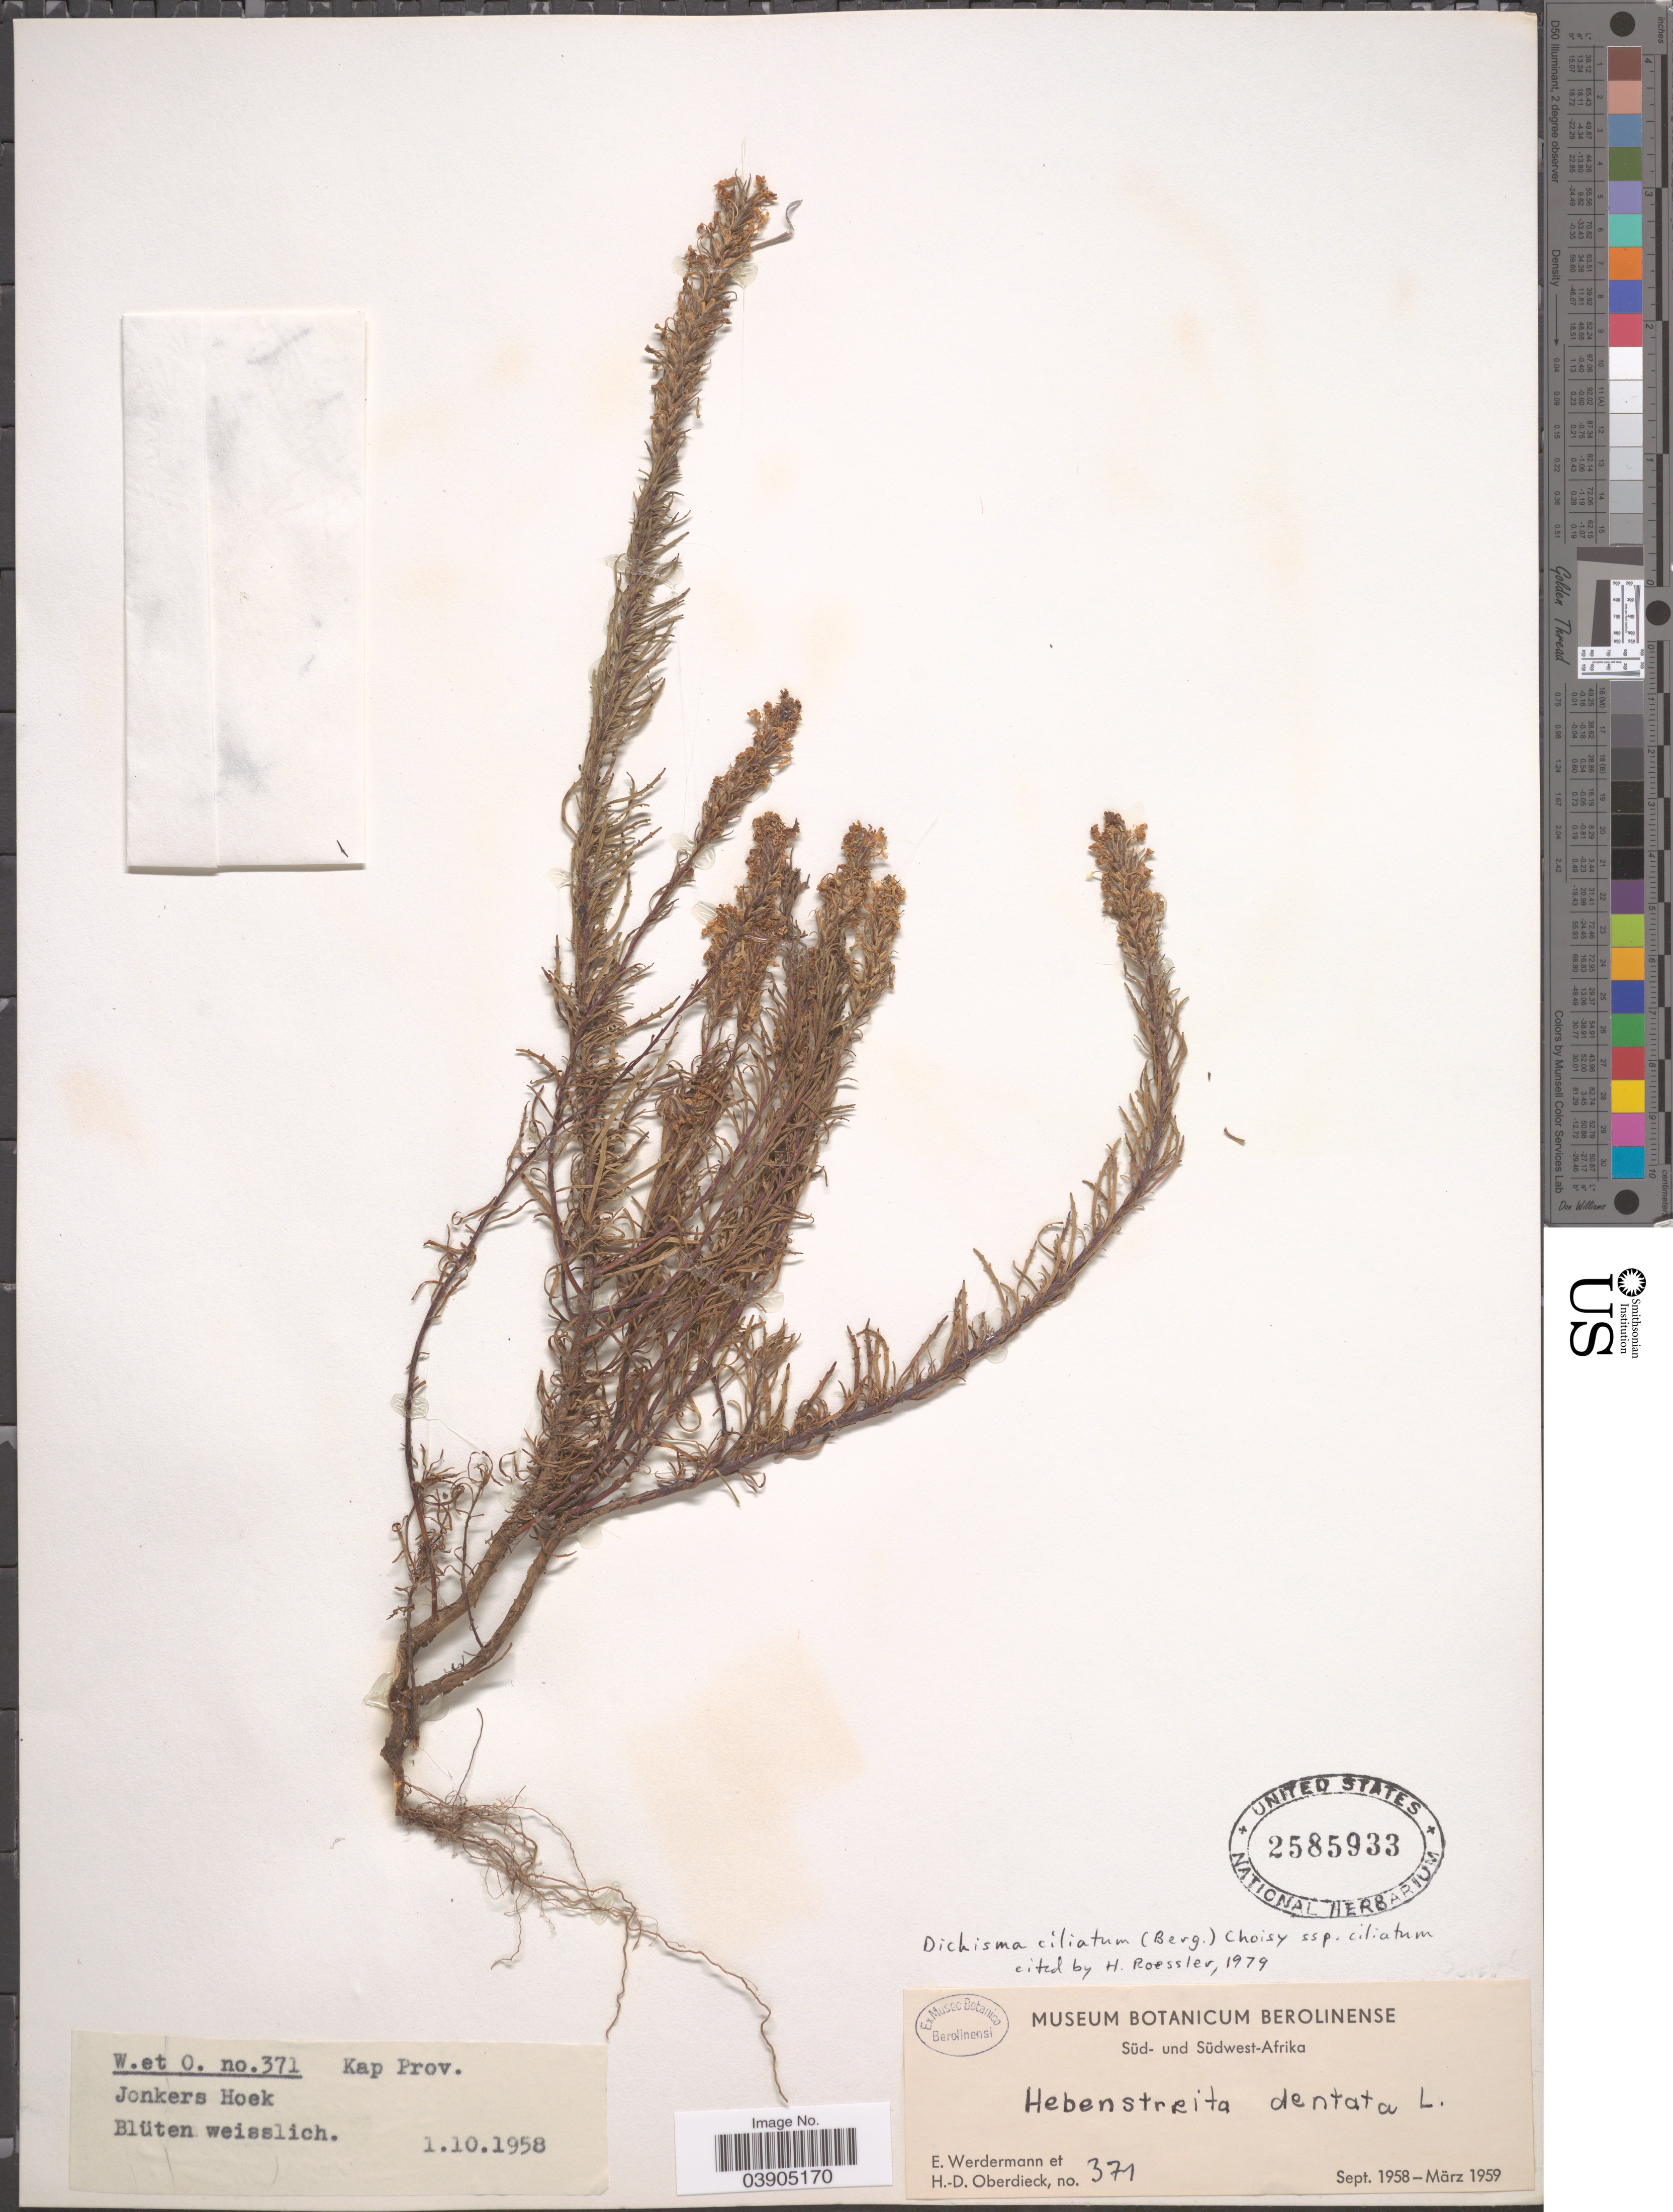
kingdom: Plantae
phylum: Tracheophyta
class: Magnoliopsida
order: Lamiales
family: Scrophulariaceae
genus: Dischisma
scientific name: Dischisma ciliatum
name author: (Berger) Choisy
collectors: E. Werdermann & H. Oberdieck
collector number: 371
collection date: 1958-10-01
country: South Africa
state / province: Western Cape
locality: Kap Prov. Jonkers Hoek.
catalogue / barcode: US 2585933